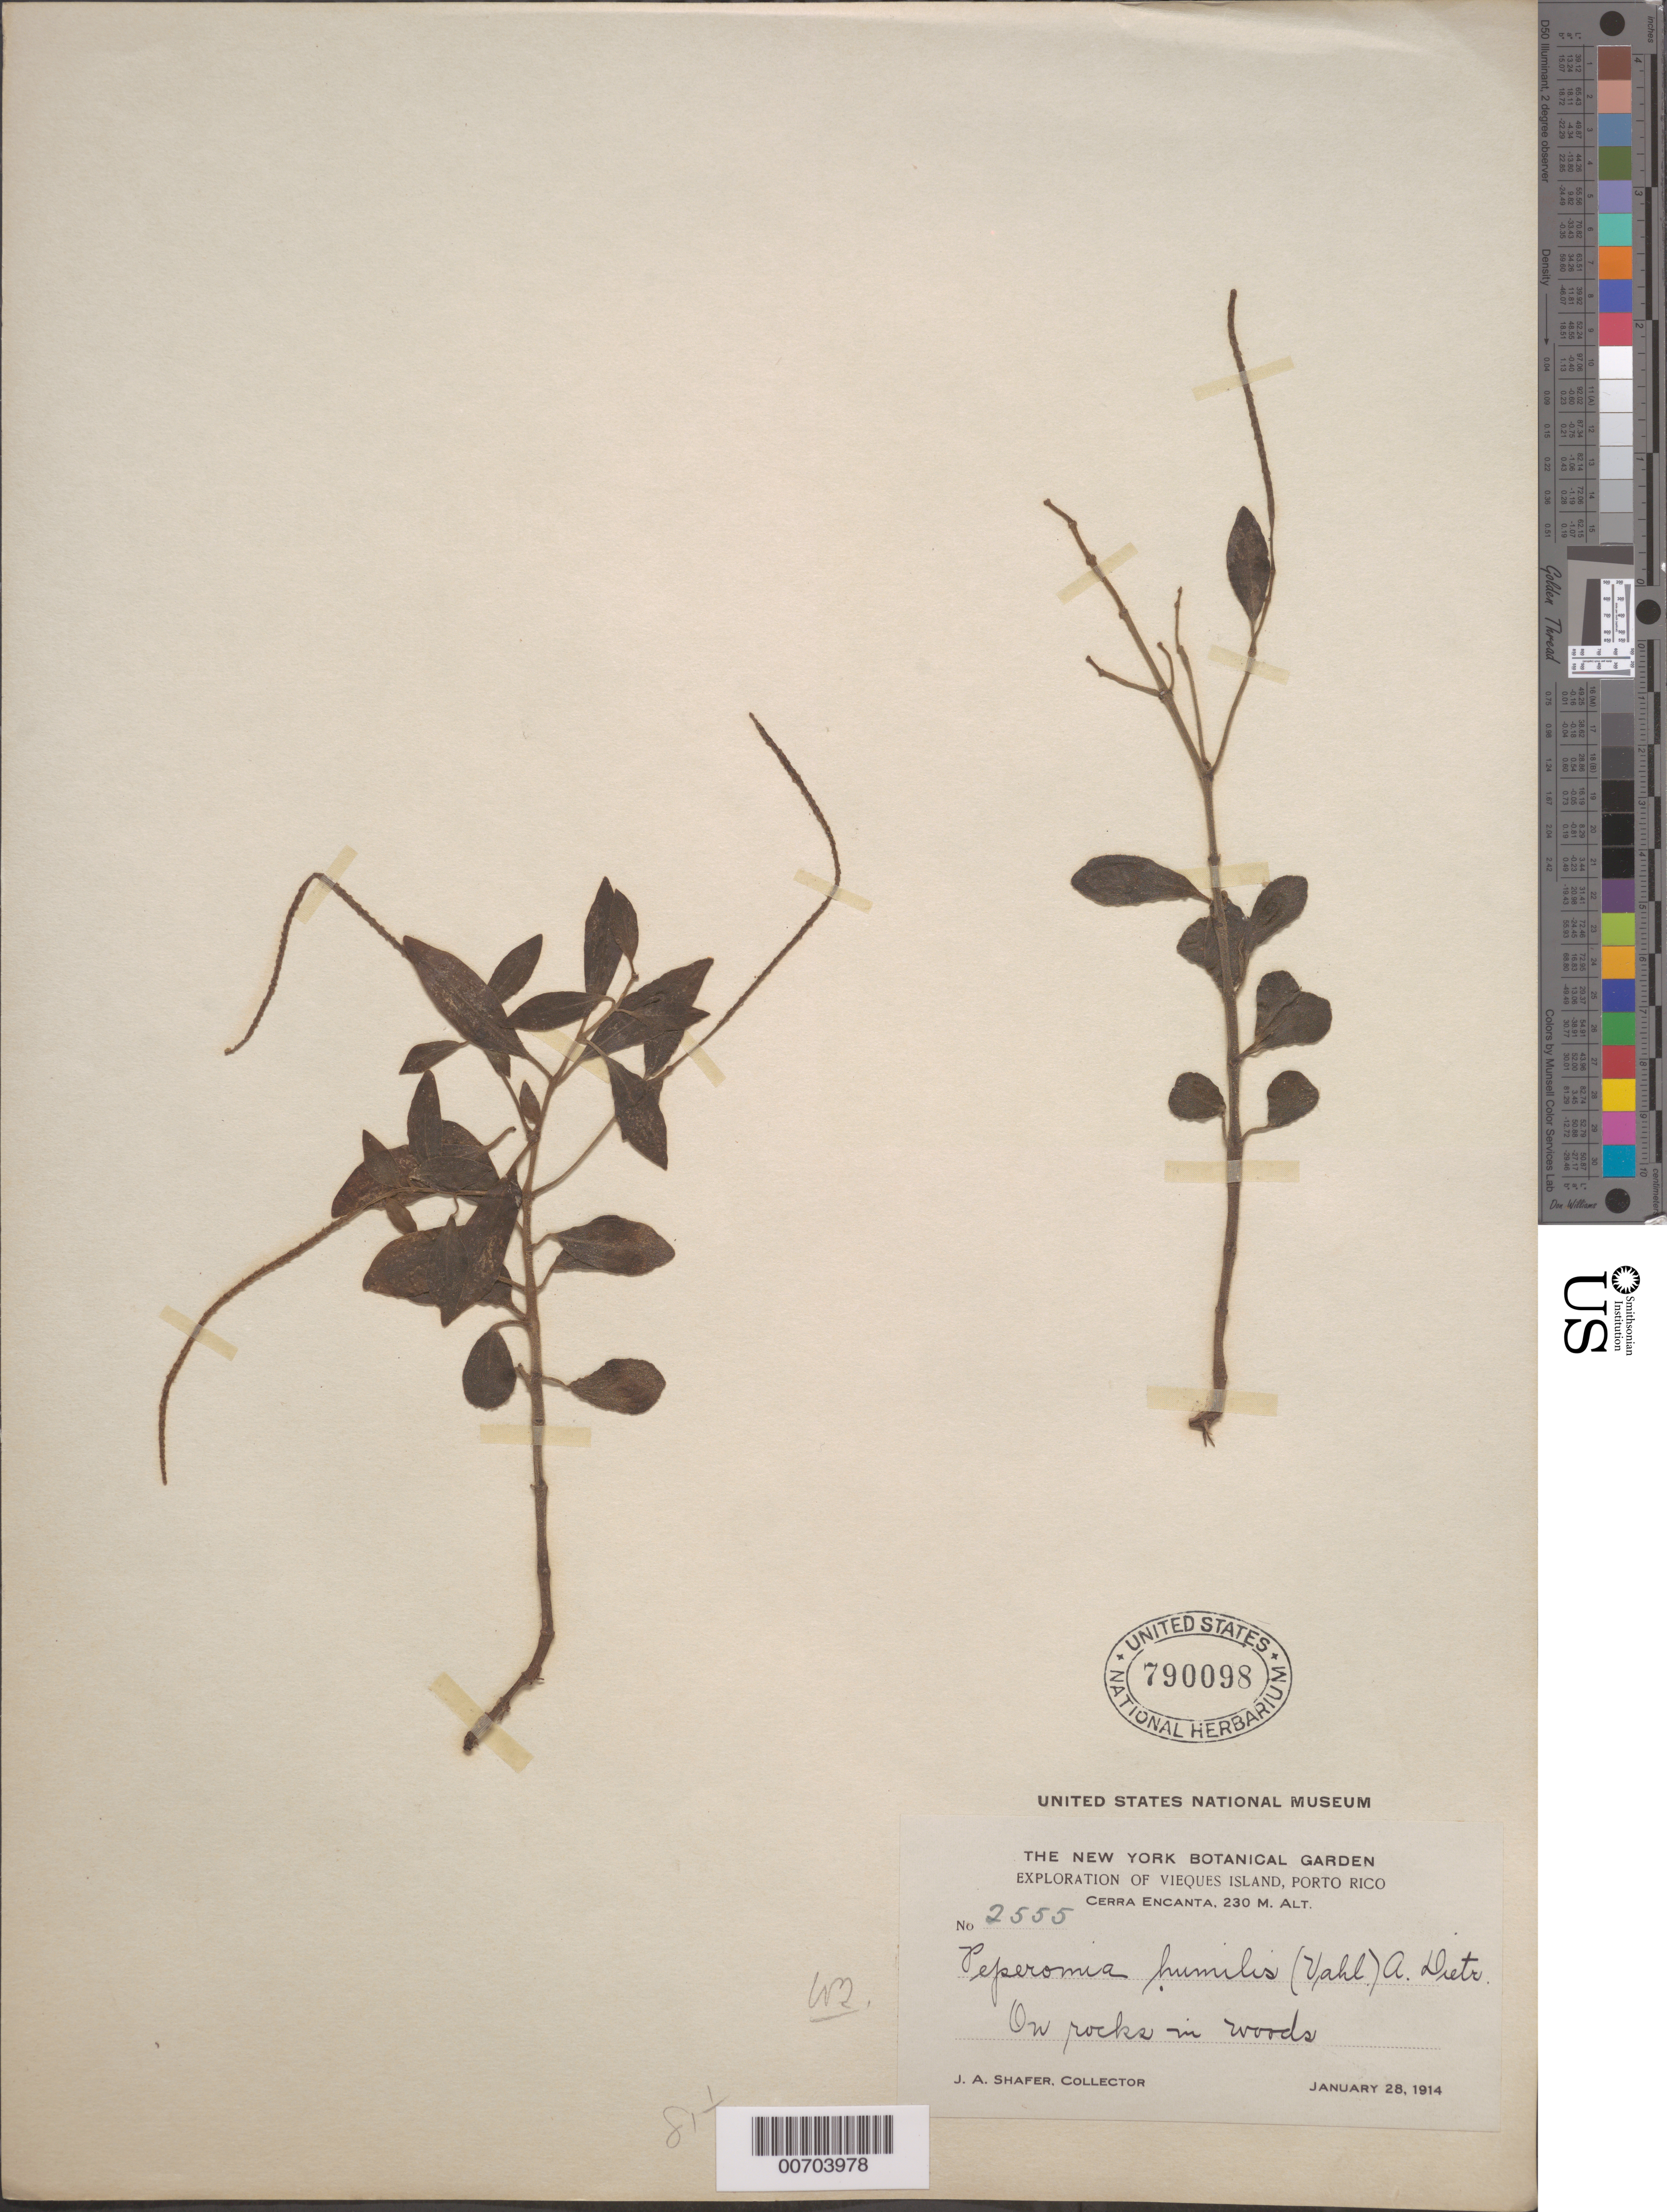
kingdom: Plantae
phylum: Tracheophyta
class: Magnoliopsida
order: Piperales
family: Piperaceae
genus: Peperomia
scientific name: Peperomia humilis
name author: (Vahl) A. Dietr.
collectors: J. A. Shafer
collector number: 2555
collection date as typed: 28 Jan 1914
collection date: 1914-01-28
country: Puerto Rico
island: Vieques Island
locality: Cerra Encanta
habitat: On rocks in woods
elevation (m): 230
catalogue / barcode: US 790098